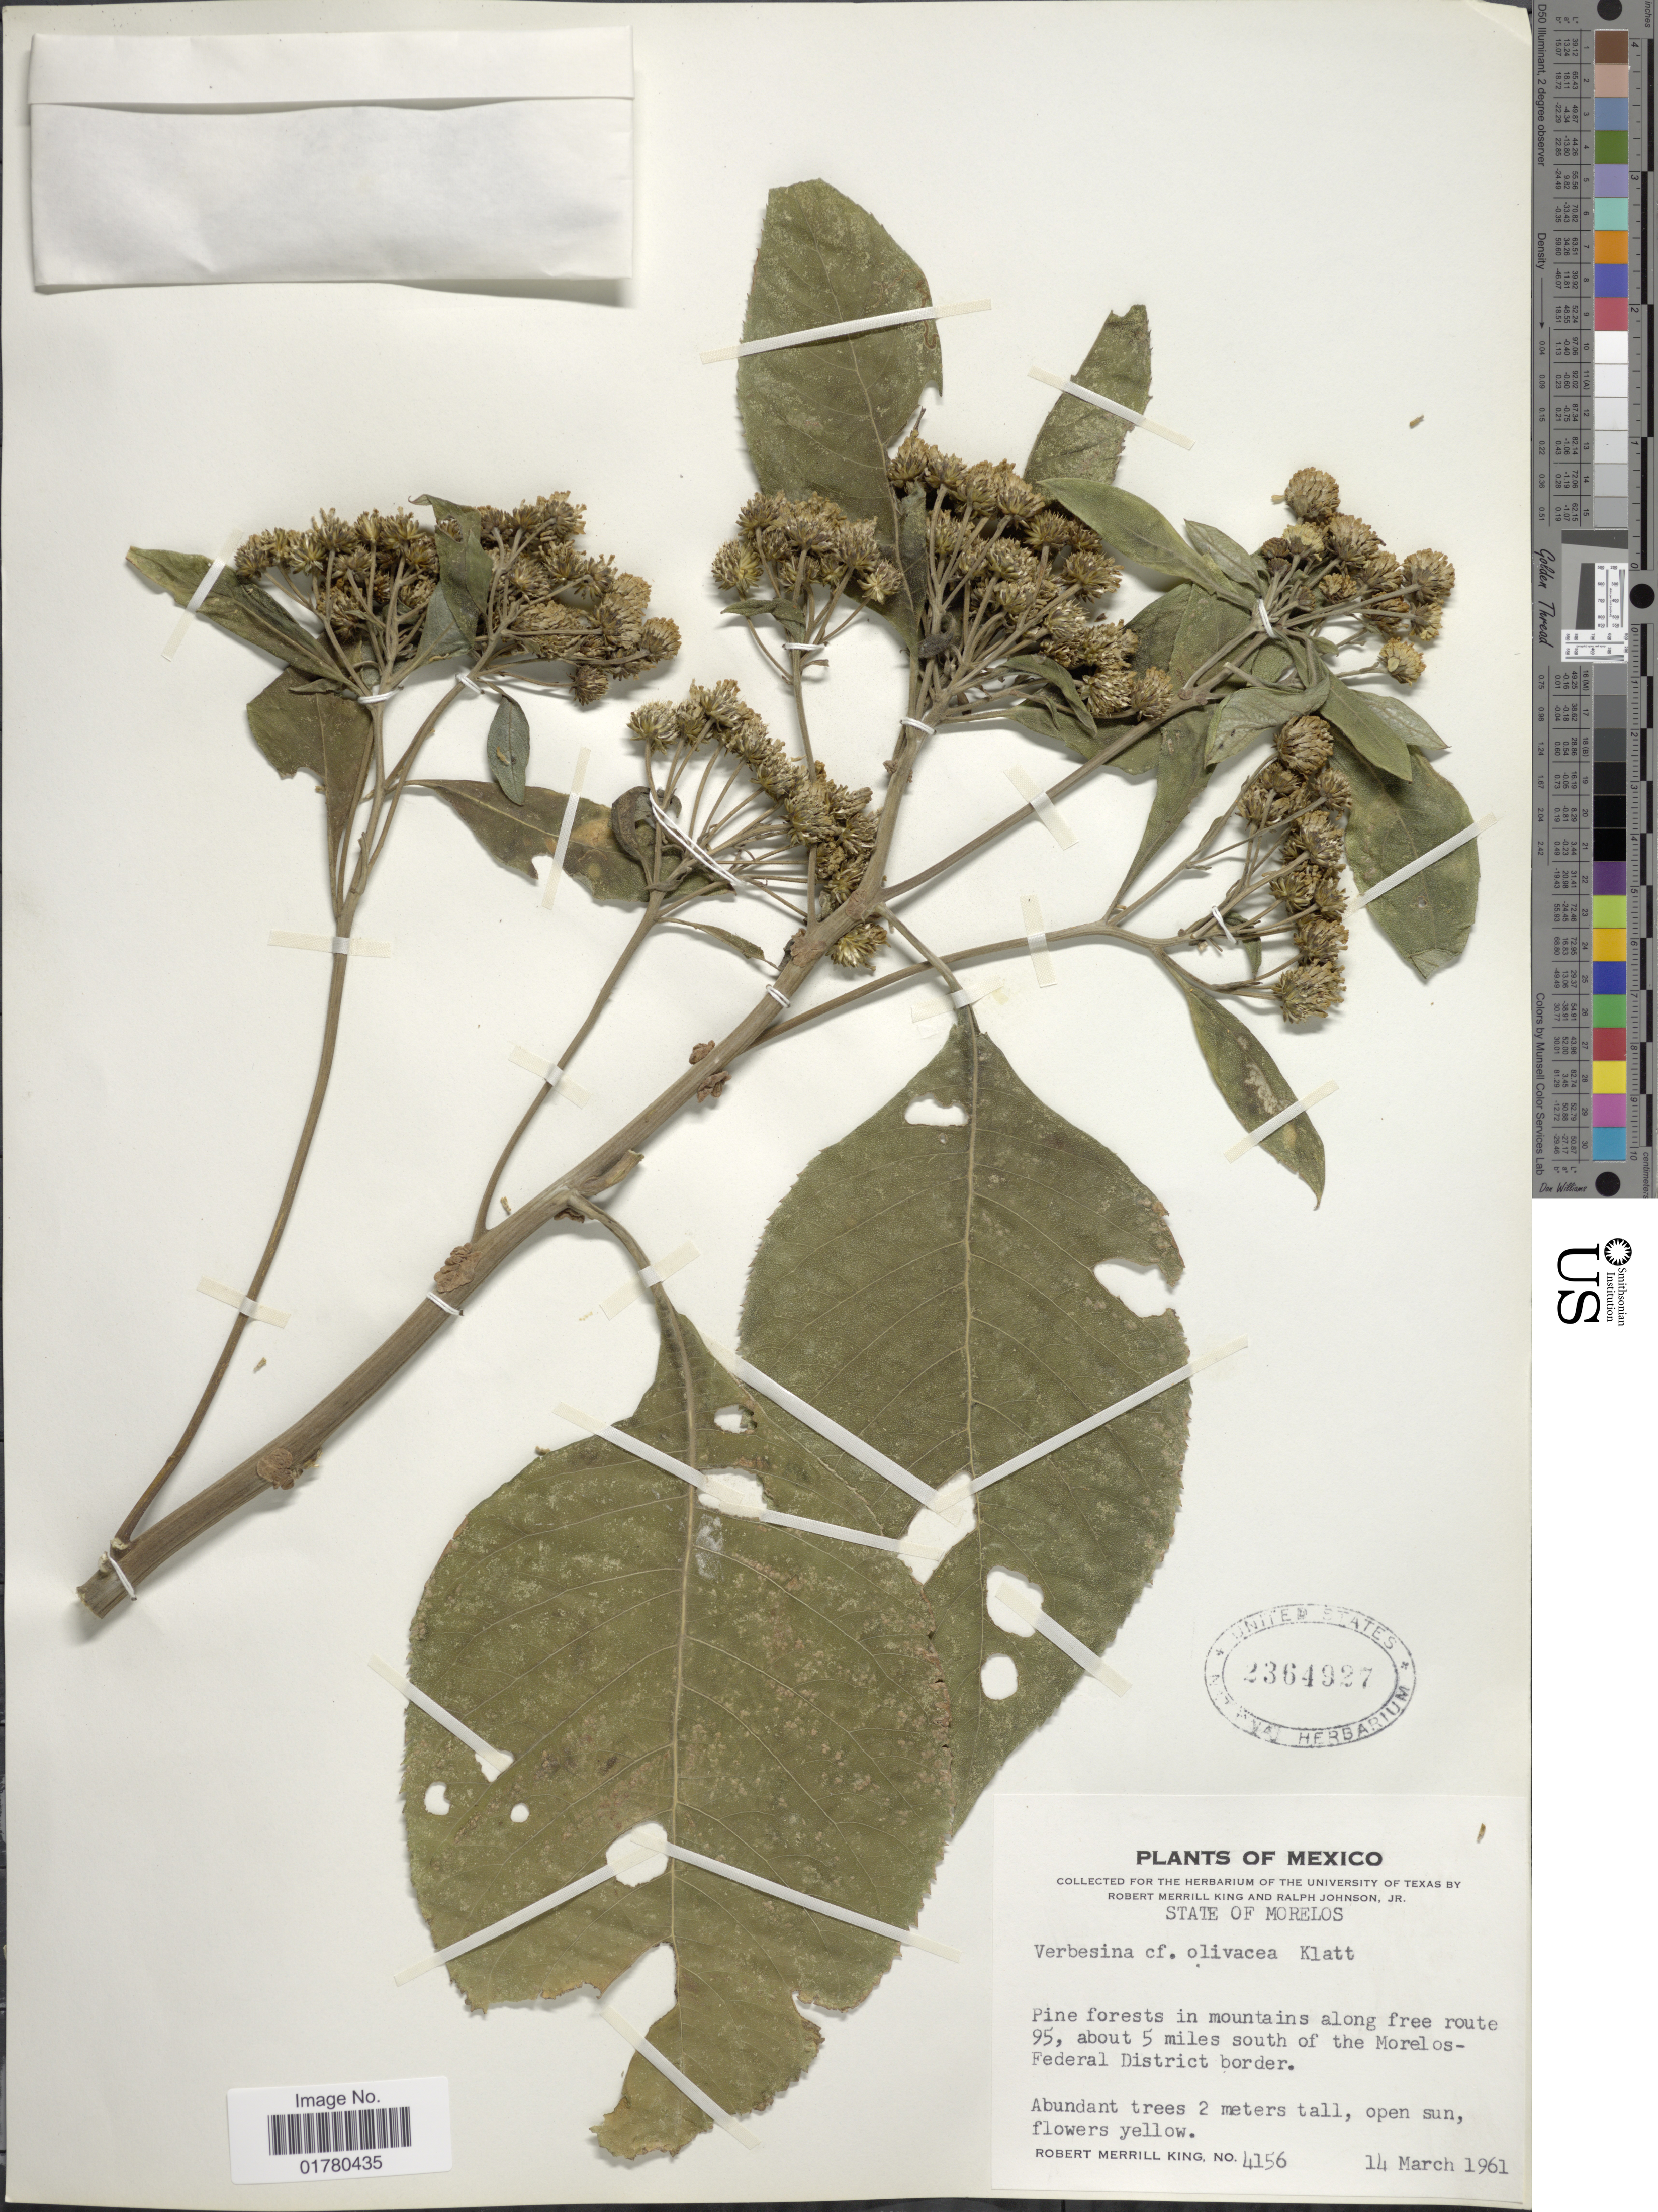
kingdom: Plantae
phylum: Tracheophyta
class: Magnoliopsida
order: Asterales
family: Asteraceae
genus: Verbesina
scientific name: Verbesina sp.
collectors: R. M. King & R. Johnson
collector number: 4156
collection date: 1961-03-14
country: Mexico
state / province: Morelos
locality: Pine forests in mountains along free route 95, about 5 miles south of the Morelos - Federal District border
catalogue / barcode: US 2364927